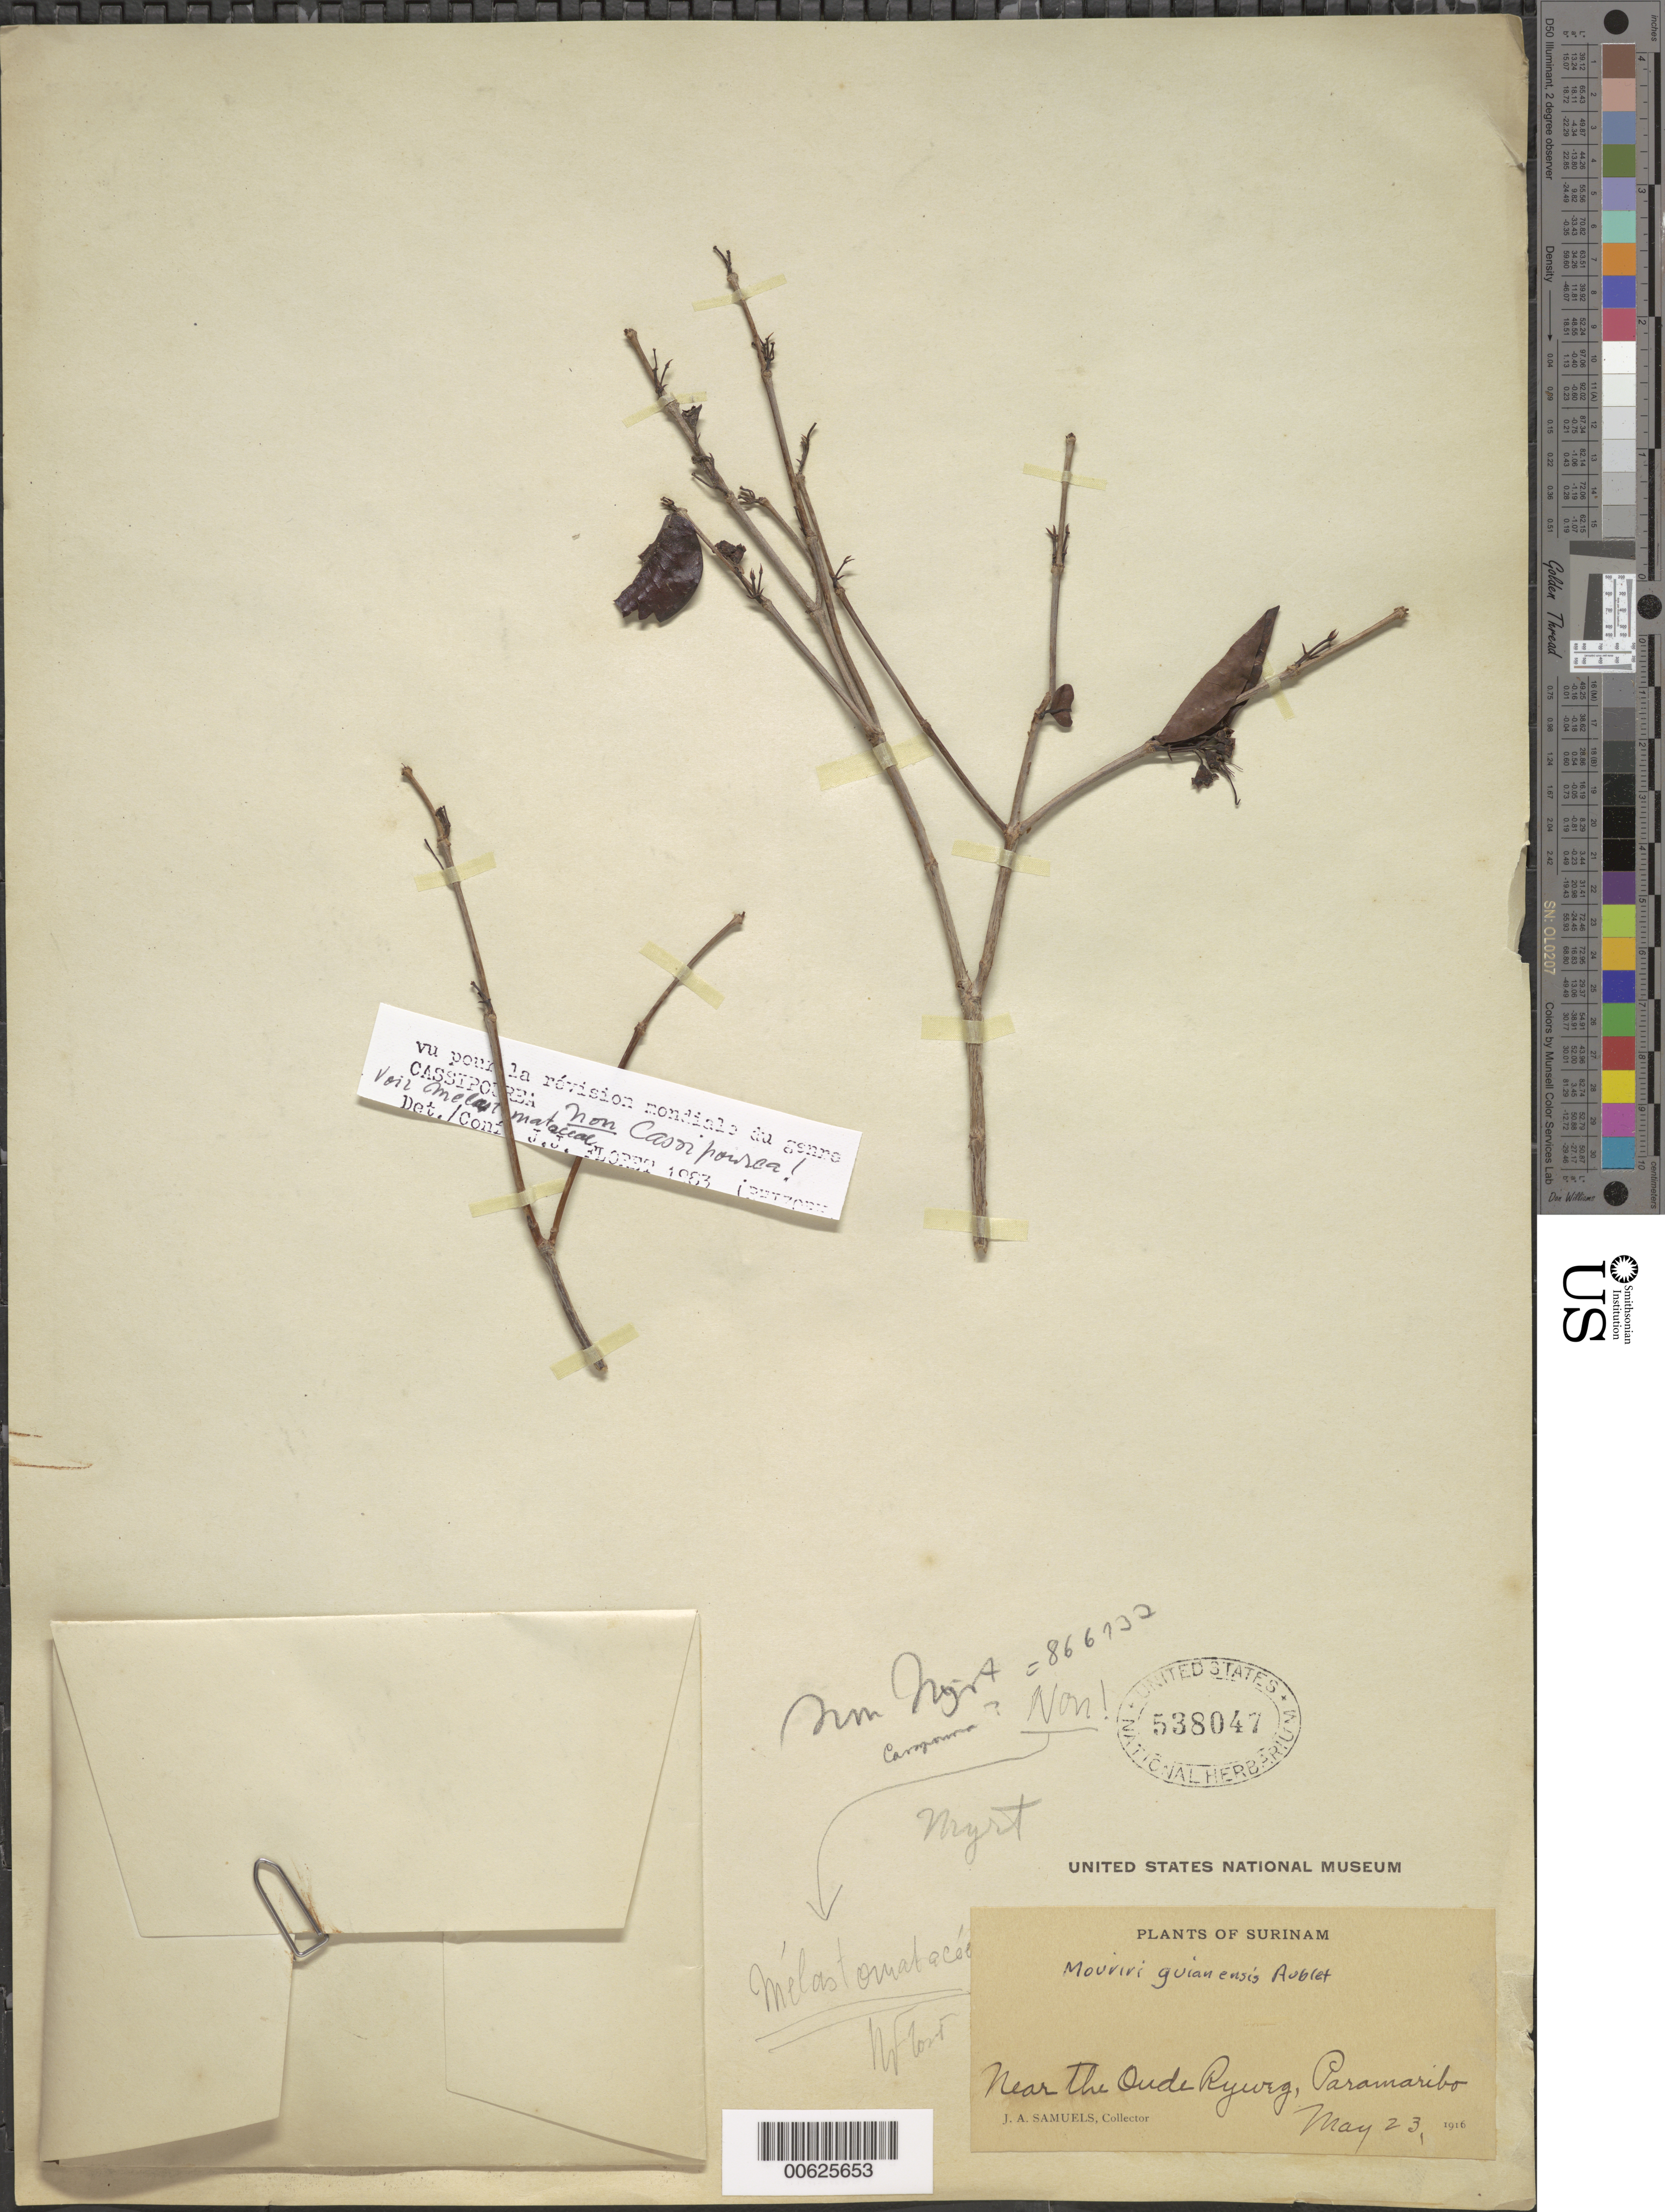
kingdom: Plantae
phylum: Tracheophyta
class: Magnoliopsida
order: Myrtales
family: Melastomataceae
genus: Mouriri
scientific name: Mouriri guianensis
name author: Aubl.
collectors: J. A. Samuels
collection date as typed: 23-May-16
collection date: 1916-05-23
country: Suriname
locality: Paramaribo, near Oude Ryweg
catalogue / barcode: US 538047